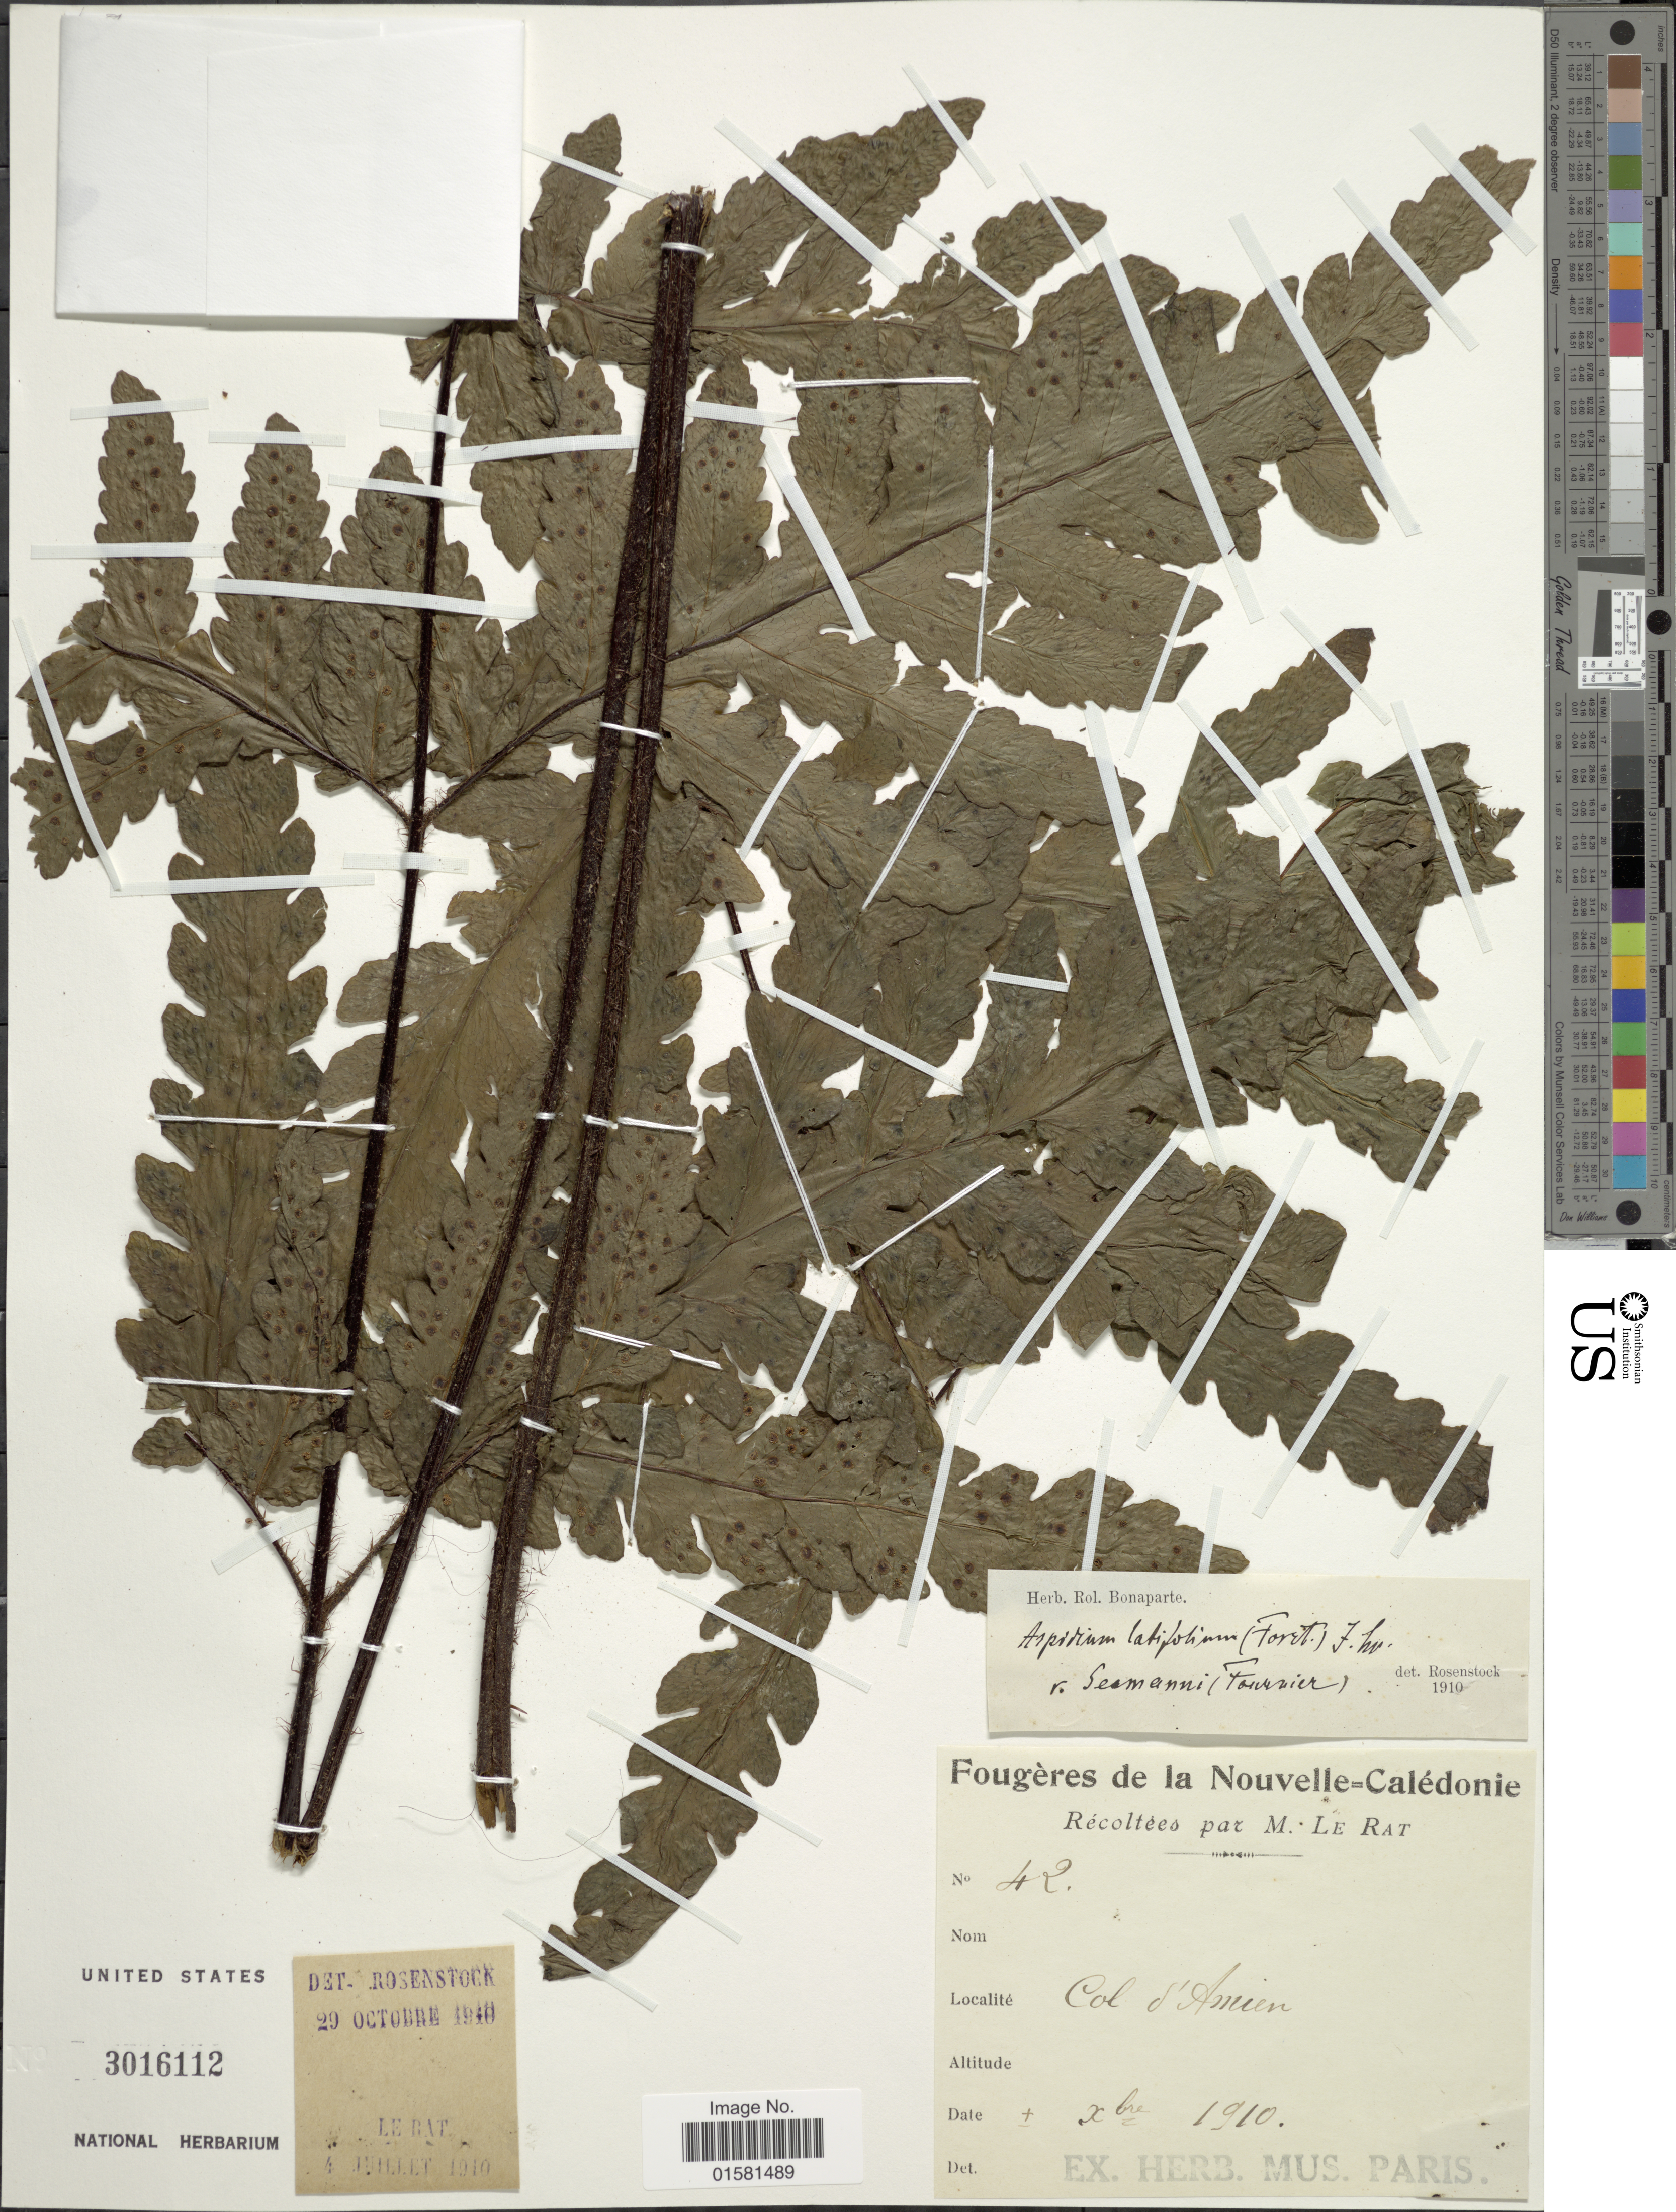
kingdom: Plantae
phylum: Tracheophyta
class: Polypodiopsida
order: Polypodiales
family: Tectariaceae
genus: Tectaria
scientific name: Tectaria seemannii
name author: (E. Fourn.) Copel.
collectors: M. Le Rat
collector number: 42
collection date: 1910-12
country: New Caledonia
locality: Col d'Amien [interpreted]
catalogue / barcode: US 3016112